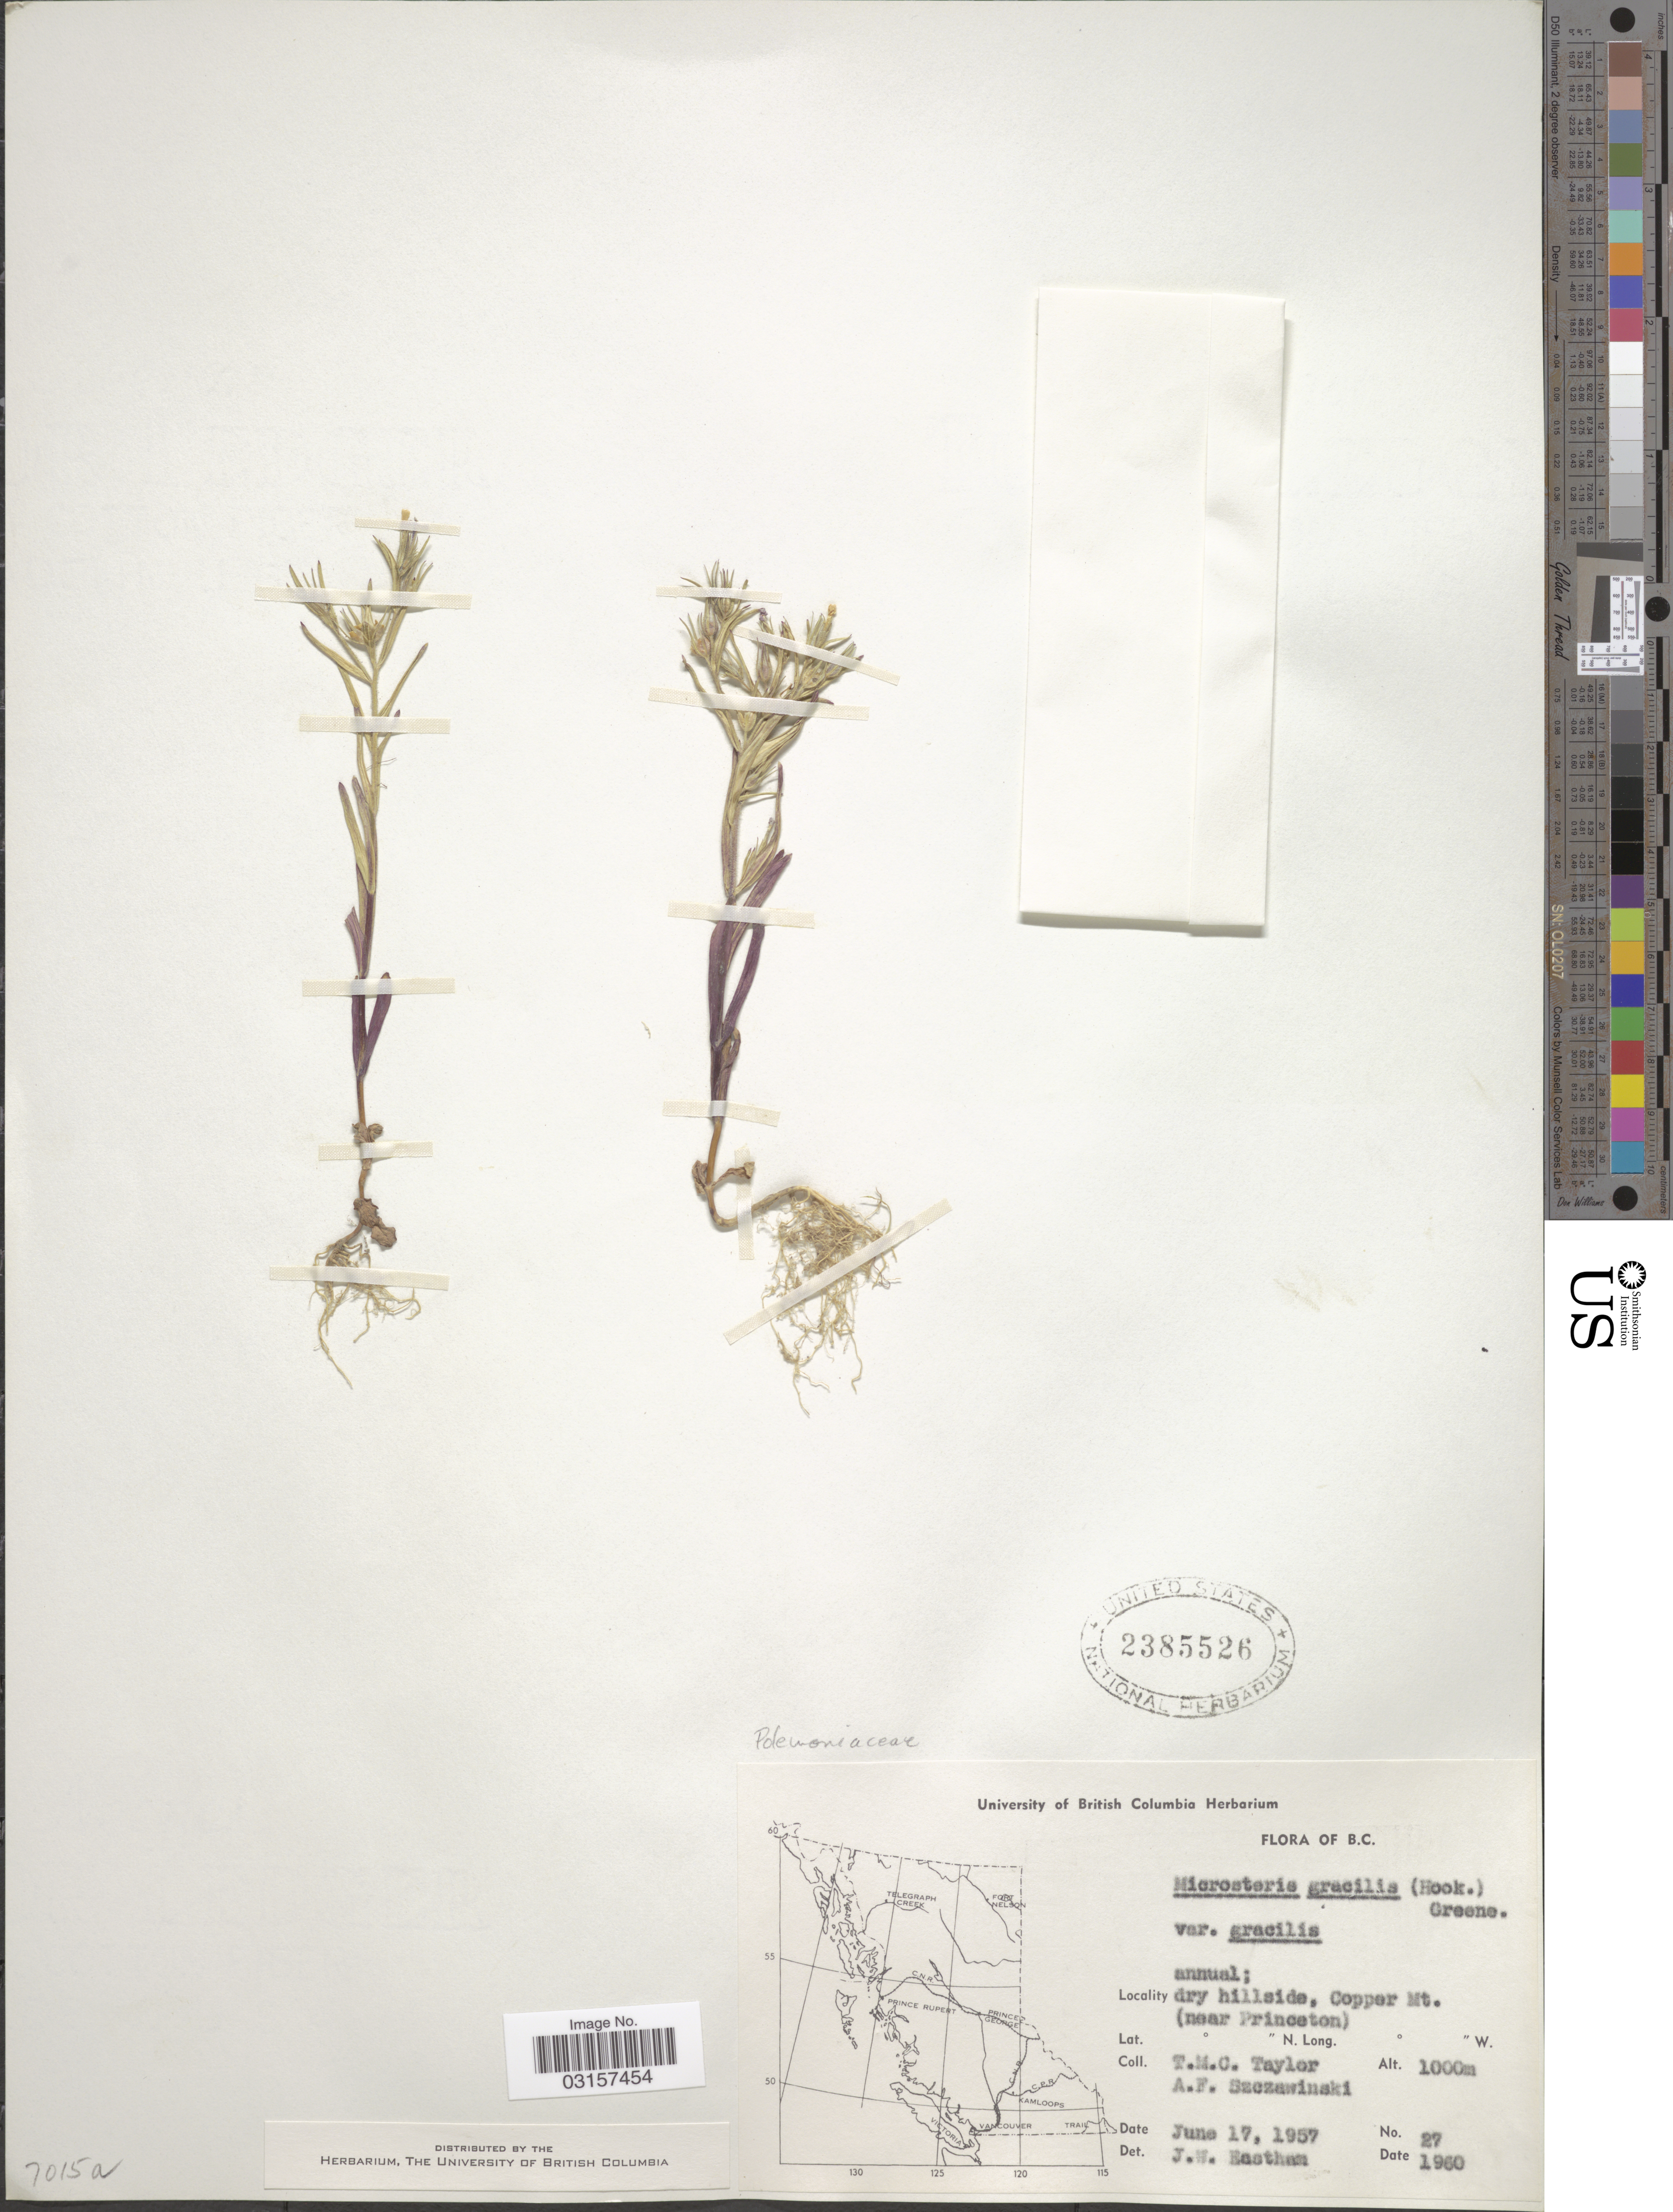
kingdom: Plantae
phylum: Tracheophyta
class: Magnoliopsida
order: Ericales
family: Polemoniaceae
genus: Microsteris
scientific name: Microsteris gracilis var. gracilis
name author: (Hook.) Greene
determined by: (US) Smithsonian Institution - National Museum of Natural History - Department of Botany (UNITED STATES)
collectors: T. M. C. Taylor & A. Szczawinski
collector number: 27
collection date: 1957-06-17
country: Canada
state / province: British Columbia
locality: B.C., dry hillside, Copper Mt. (near Princeton).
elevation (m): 1000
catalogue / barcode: US 2385526